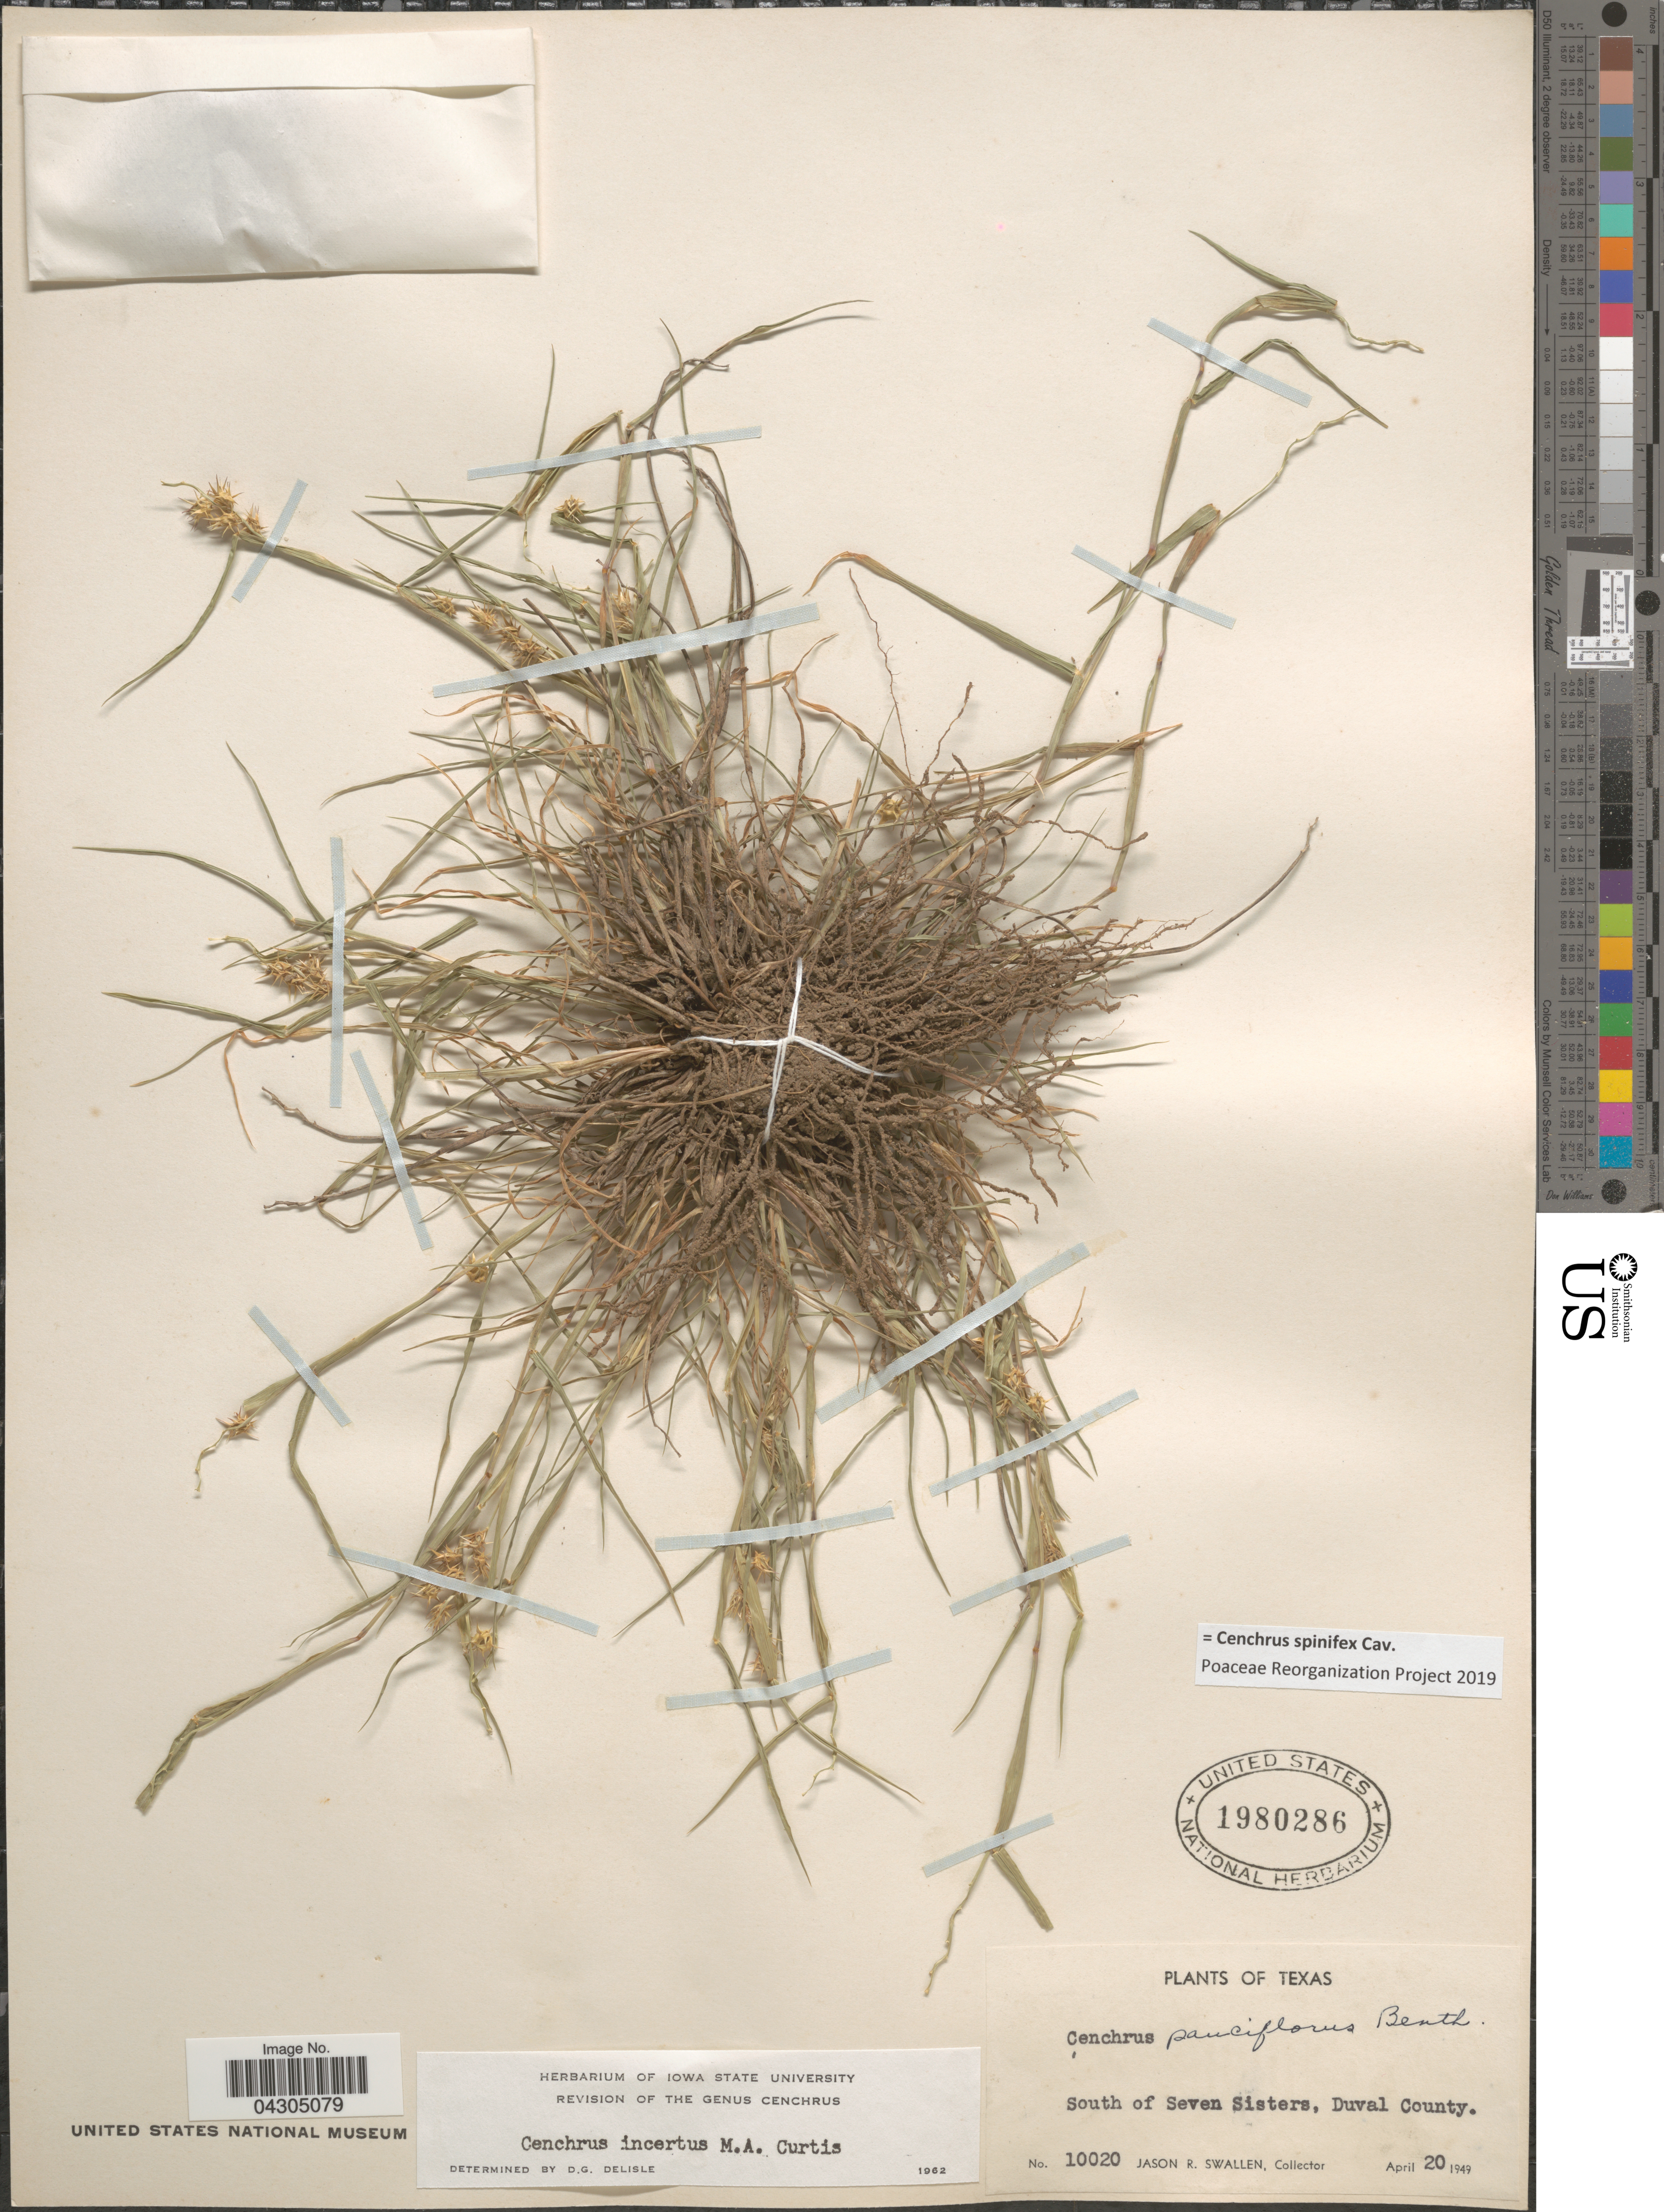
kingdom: Plantae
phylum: Tracheophyta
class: Liliopsida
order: Poales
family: Poaceae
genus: Cenchrus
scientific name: Cenchrus spinifex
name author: Cav.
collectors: J. R. Swallen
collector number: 10020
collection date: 1949-04-20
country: United States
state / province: Texas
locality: South of Seven Sisters, Duval County.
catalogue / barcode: US 1980286